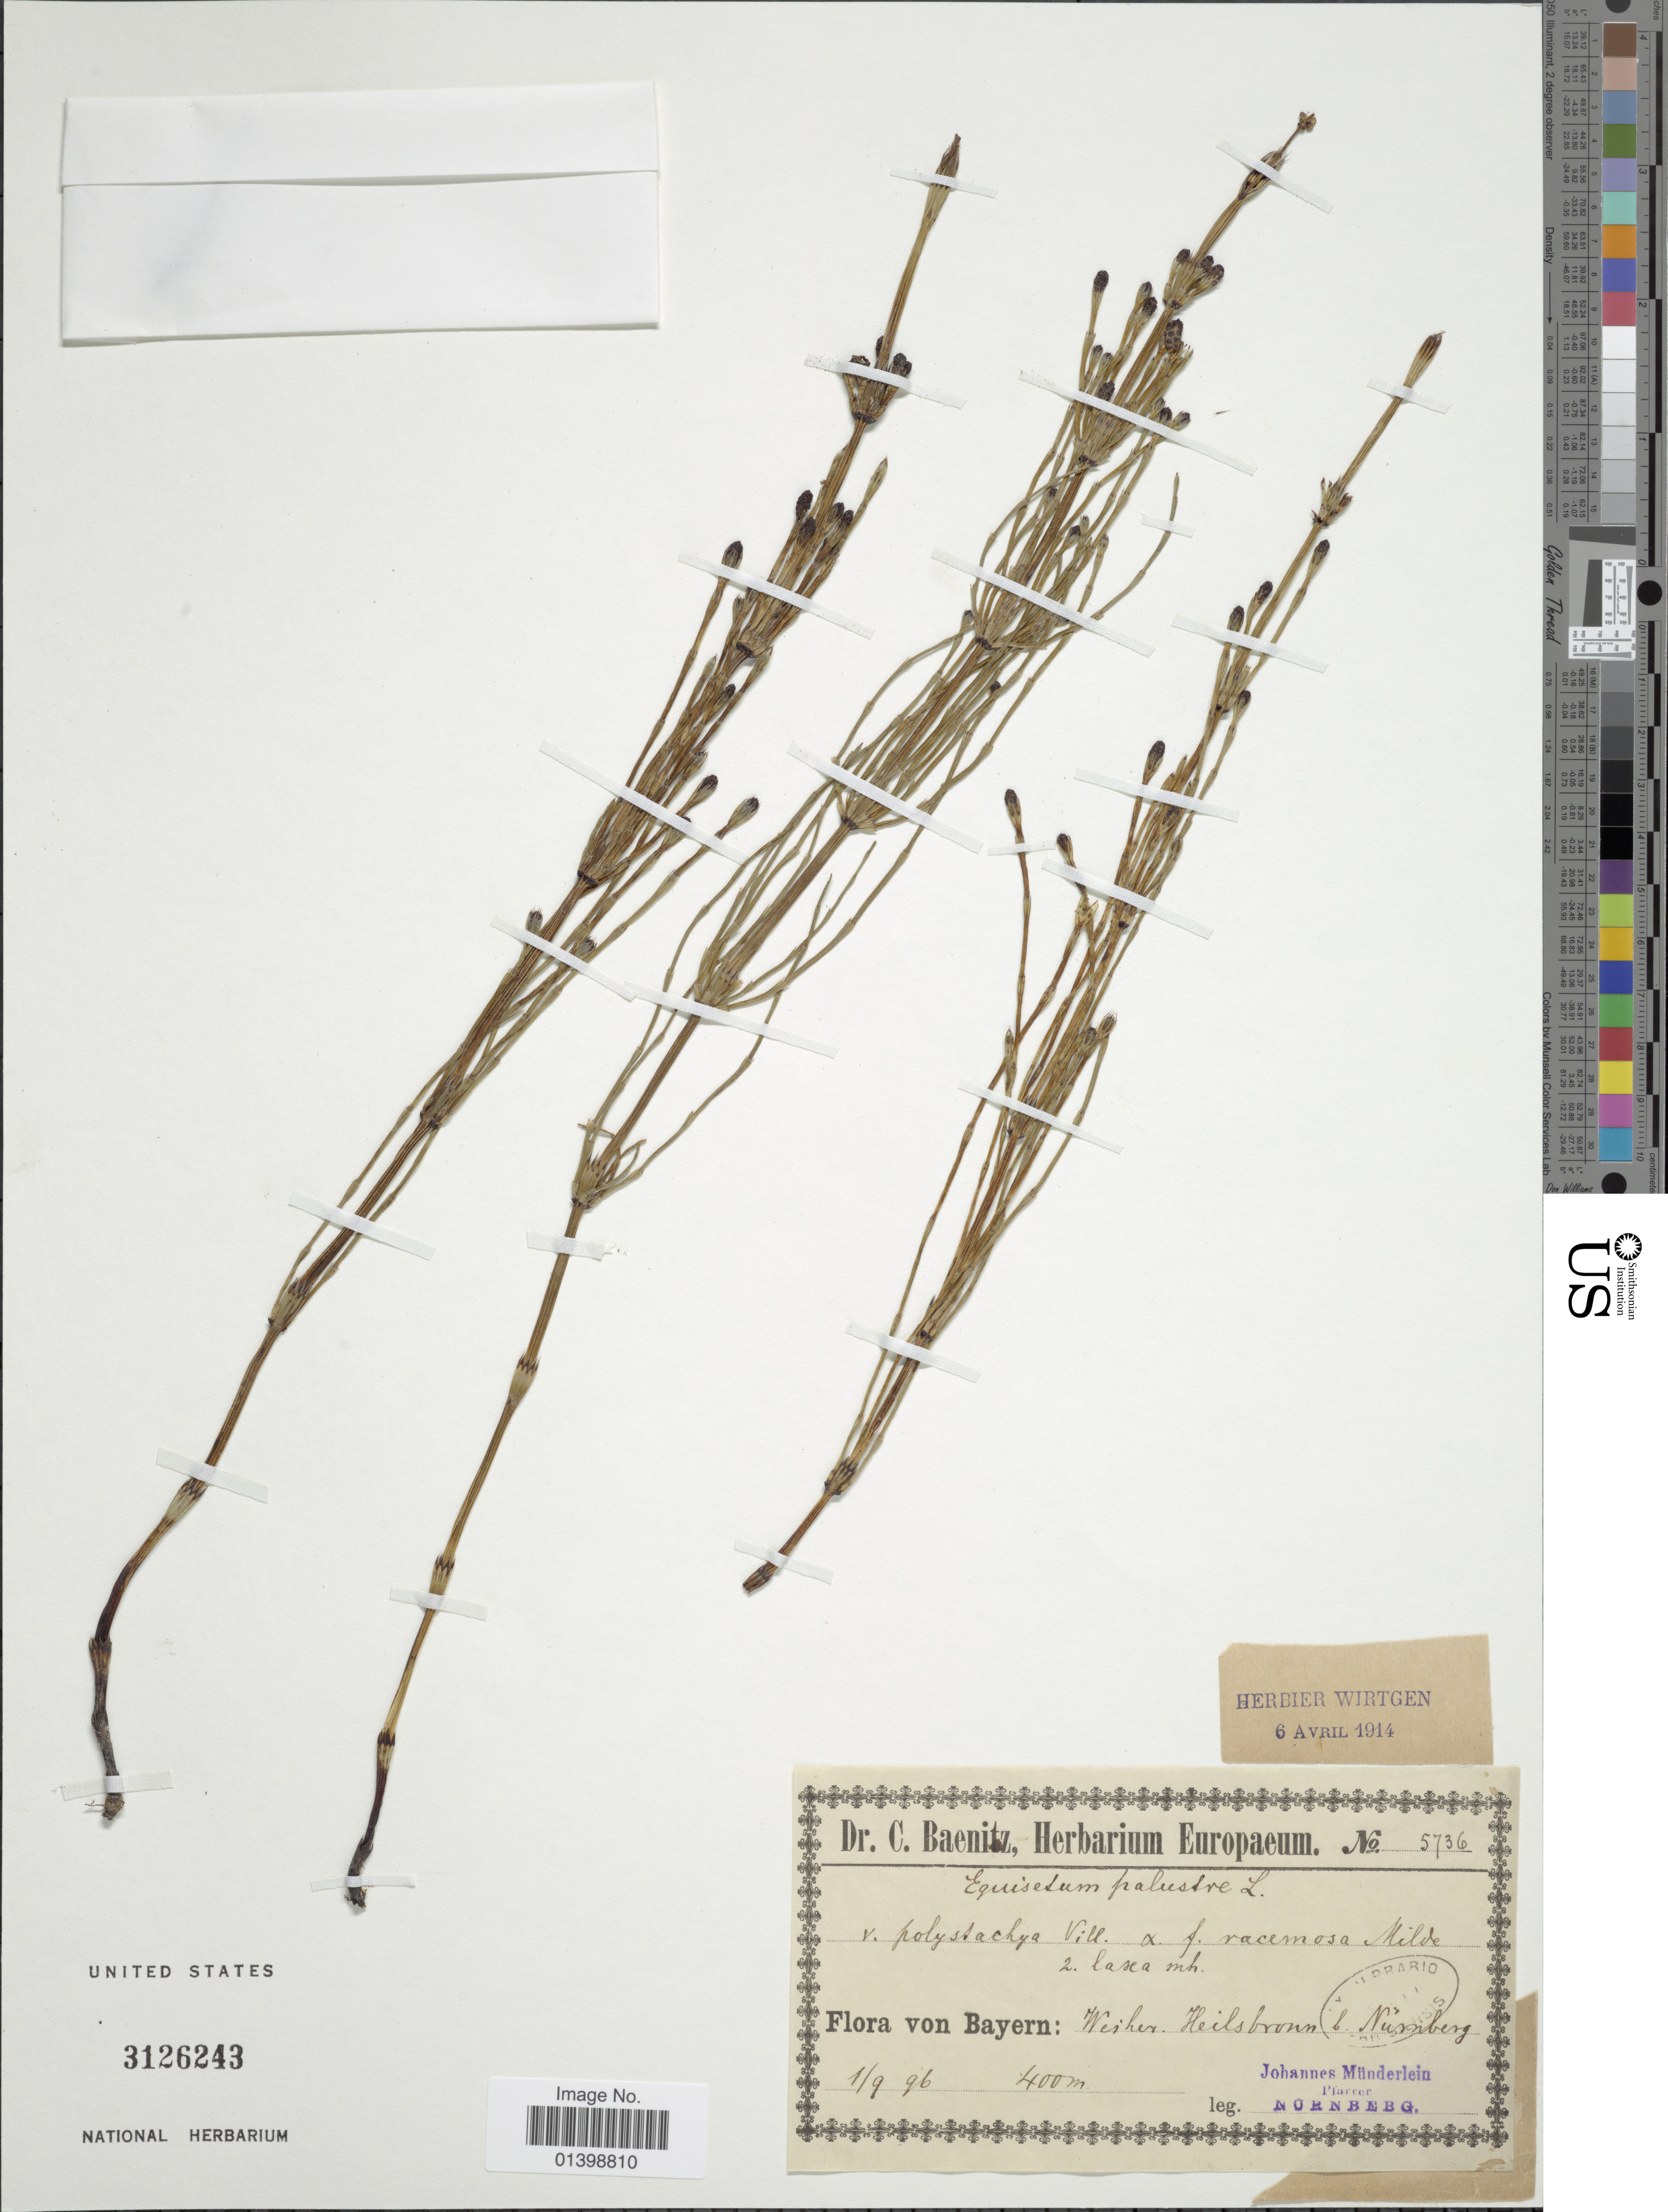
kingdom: Plantae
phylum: Tracheophyta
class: Polypodiopsida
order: Equisetales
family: Equisetaceae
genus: Equisetum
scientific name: Equisetum palustre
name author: L.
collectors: J. Münderlein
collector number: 5736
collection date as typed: Transcribed d/m/y: 1/9/96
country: Germany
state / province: Bayern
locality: Weiher, heilsbronn b Nüremberg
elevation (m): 400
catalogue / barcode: US 3126243